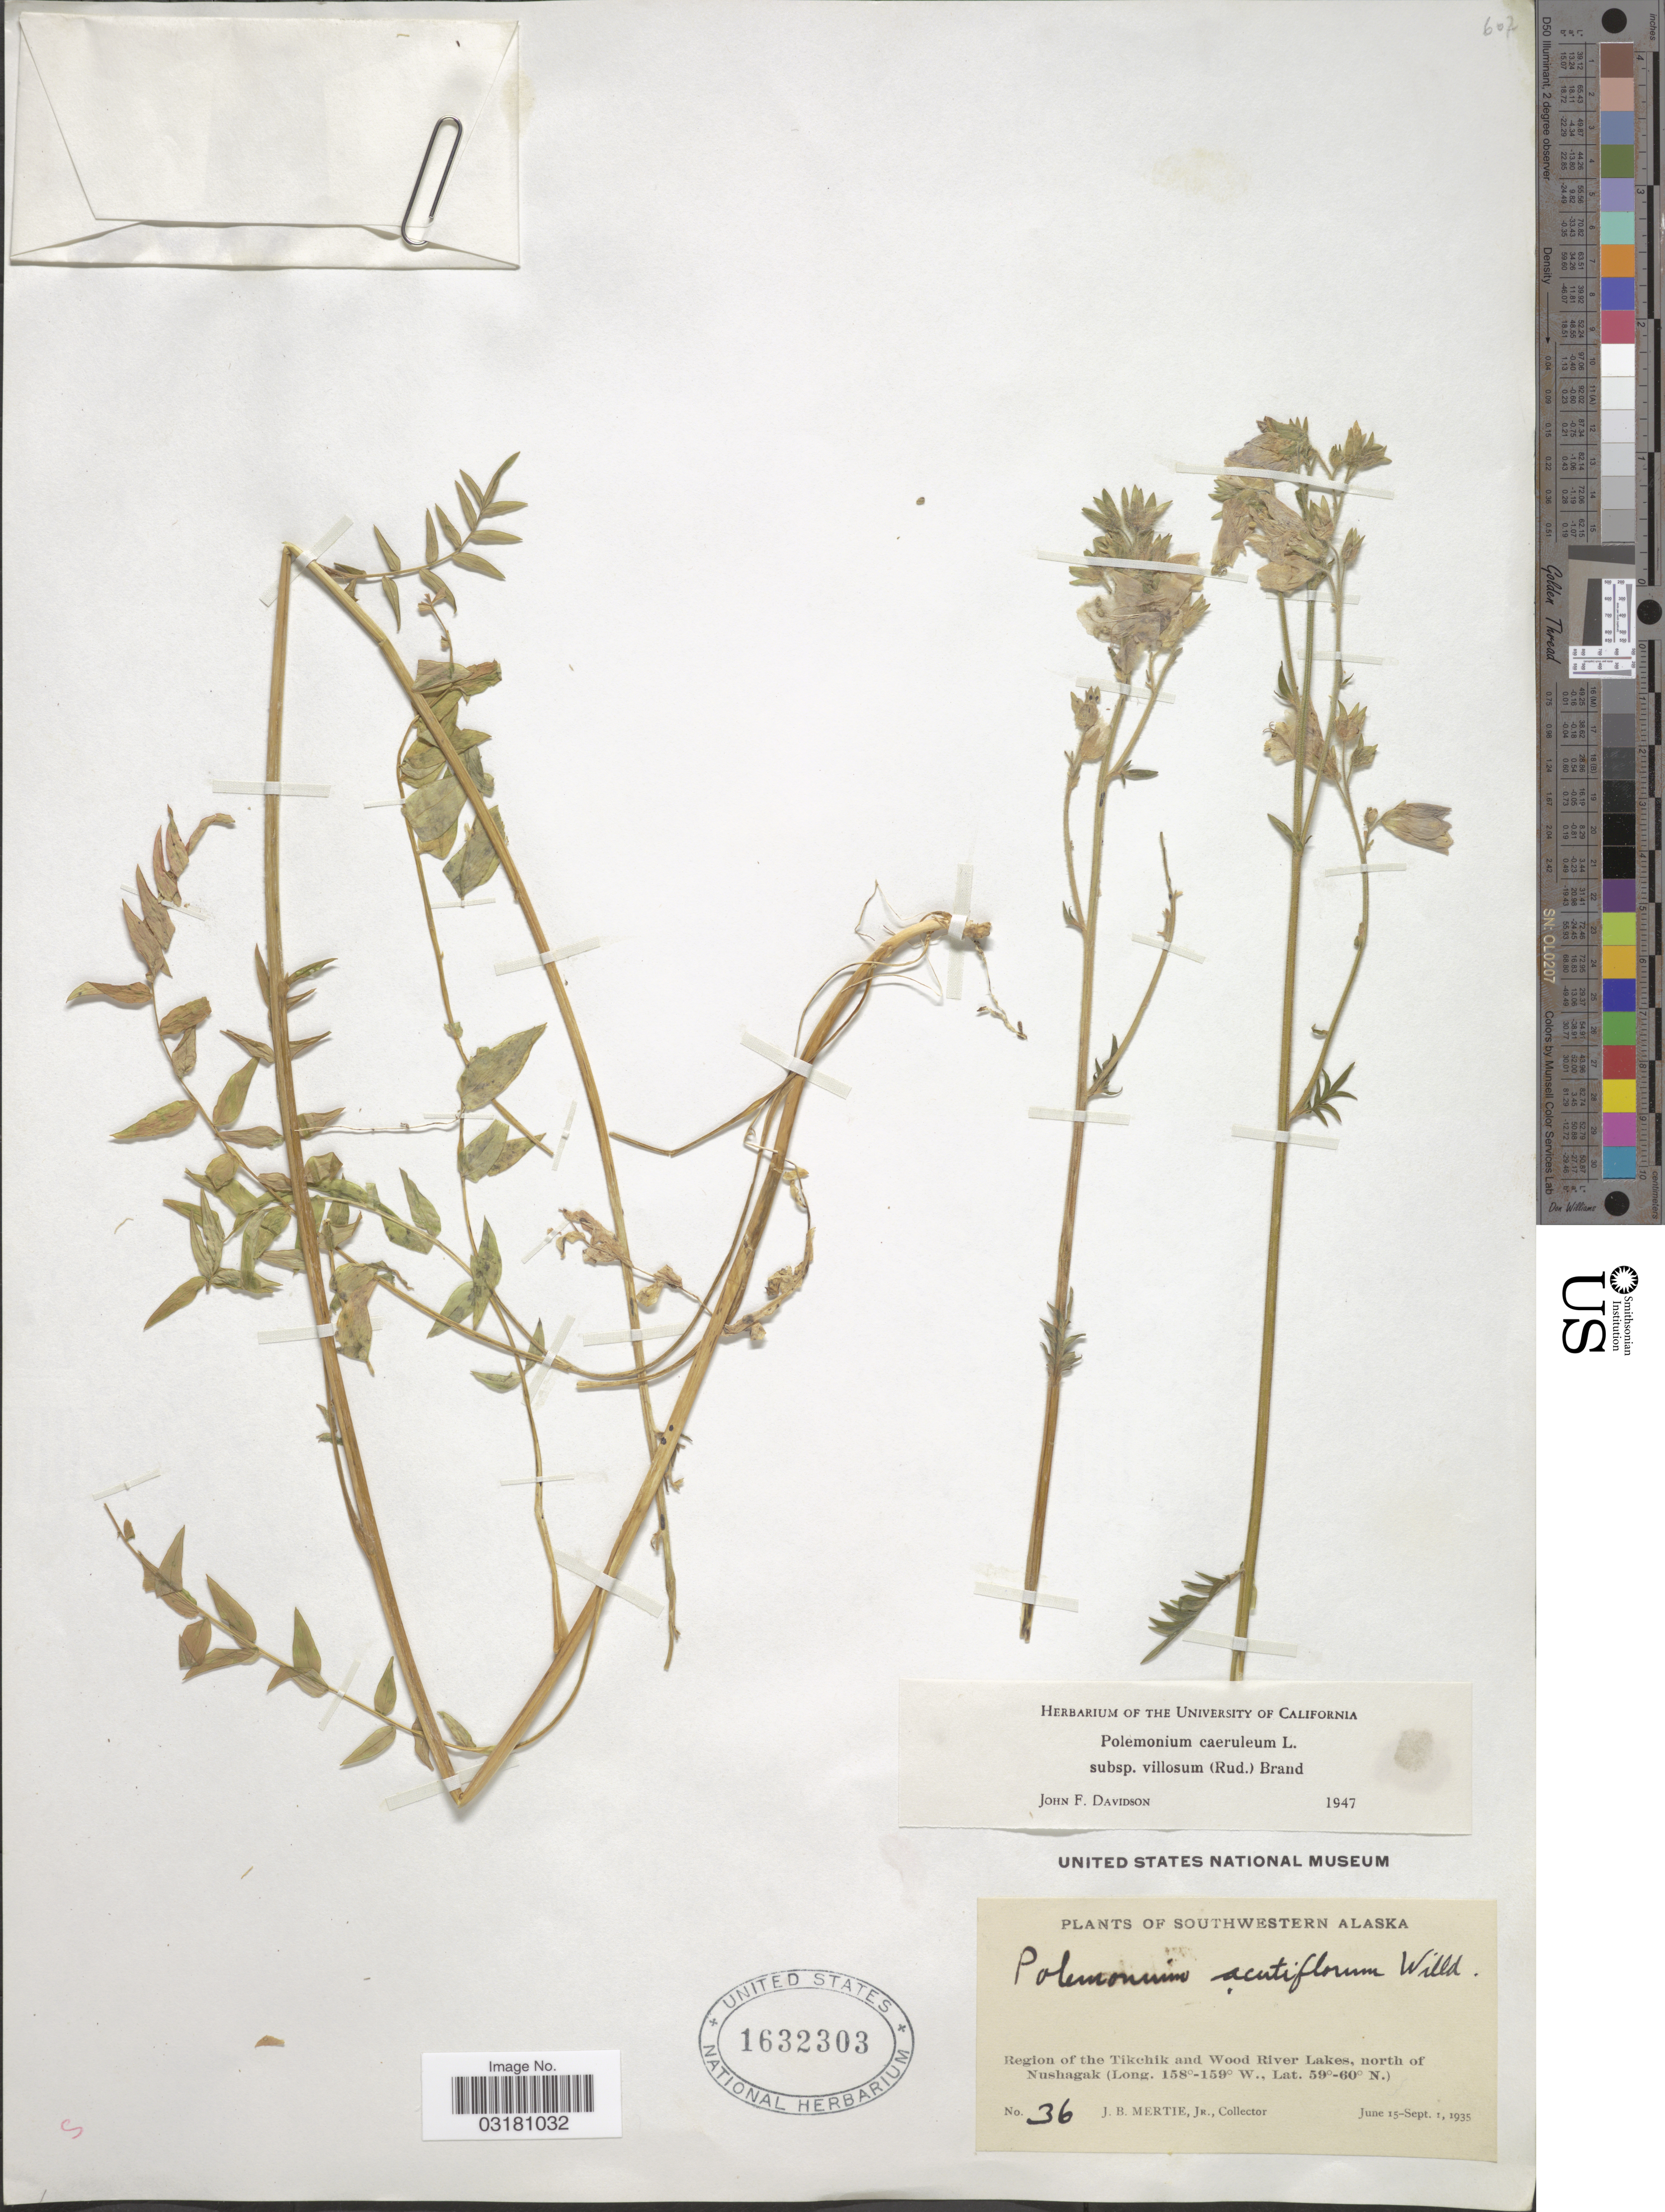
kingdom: Plantae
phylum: Tracheophyta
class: Magnoliopsida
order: Ericales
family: Polemoniaceae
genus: Polemonium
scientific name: Polemonium caeruleum subsp. villosum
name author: (Rudolph ex Georgi) Brand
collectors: J. Mertie Jr.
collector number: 36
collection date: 1935-06-15/1935-09-01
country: United States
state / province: Alaska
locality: Southwestern Alaska. Region of the Tikchik and Wood River Lakes, north of Nushagak.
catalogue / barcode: US 1632303